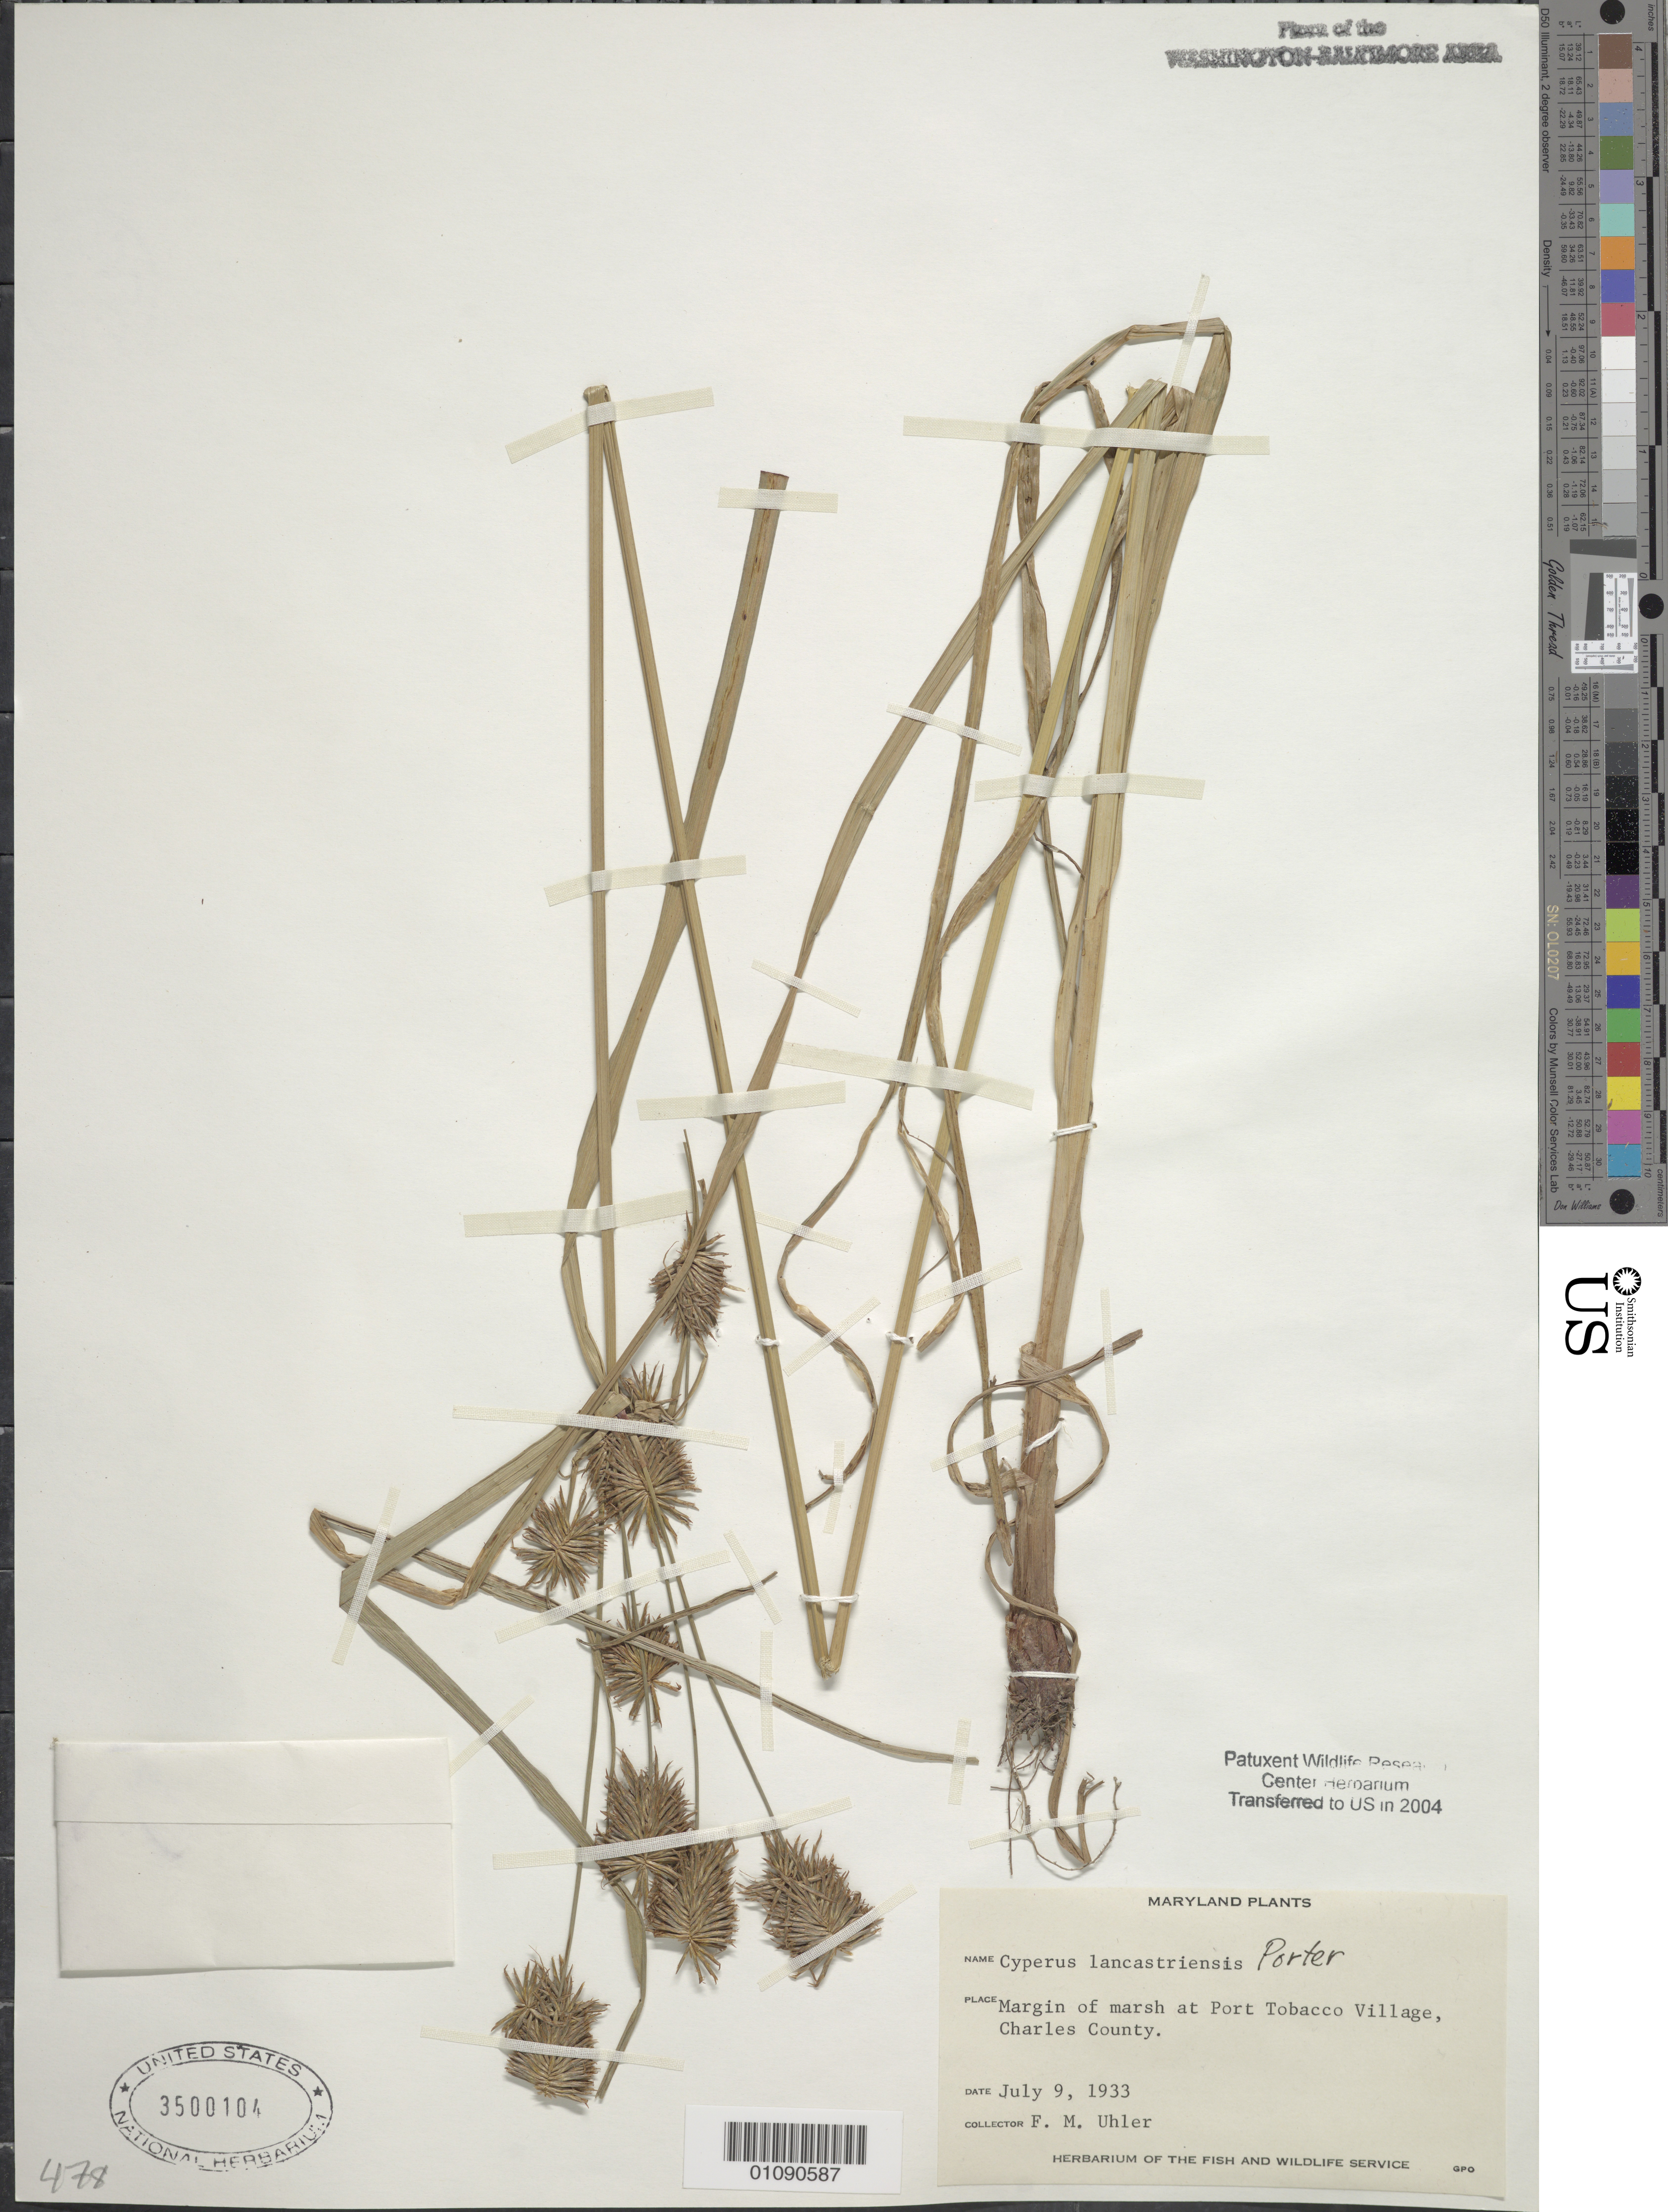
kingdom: Plantae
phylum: Tracheophyta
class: Liliopsida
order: Poales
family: Cyperaceae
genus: Cyperus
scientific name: Cyperus lancastriensis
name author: Porter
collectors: F. M. Uhler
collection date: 1933-07-09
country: United States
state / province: Maryland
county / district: Charles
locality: Port Tobacco Village.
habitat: Margin of marsh.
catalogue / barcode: US 3500104